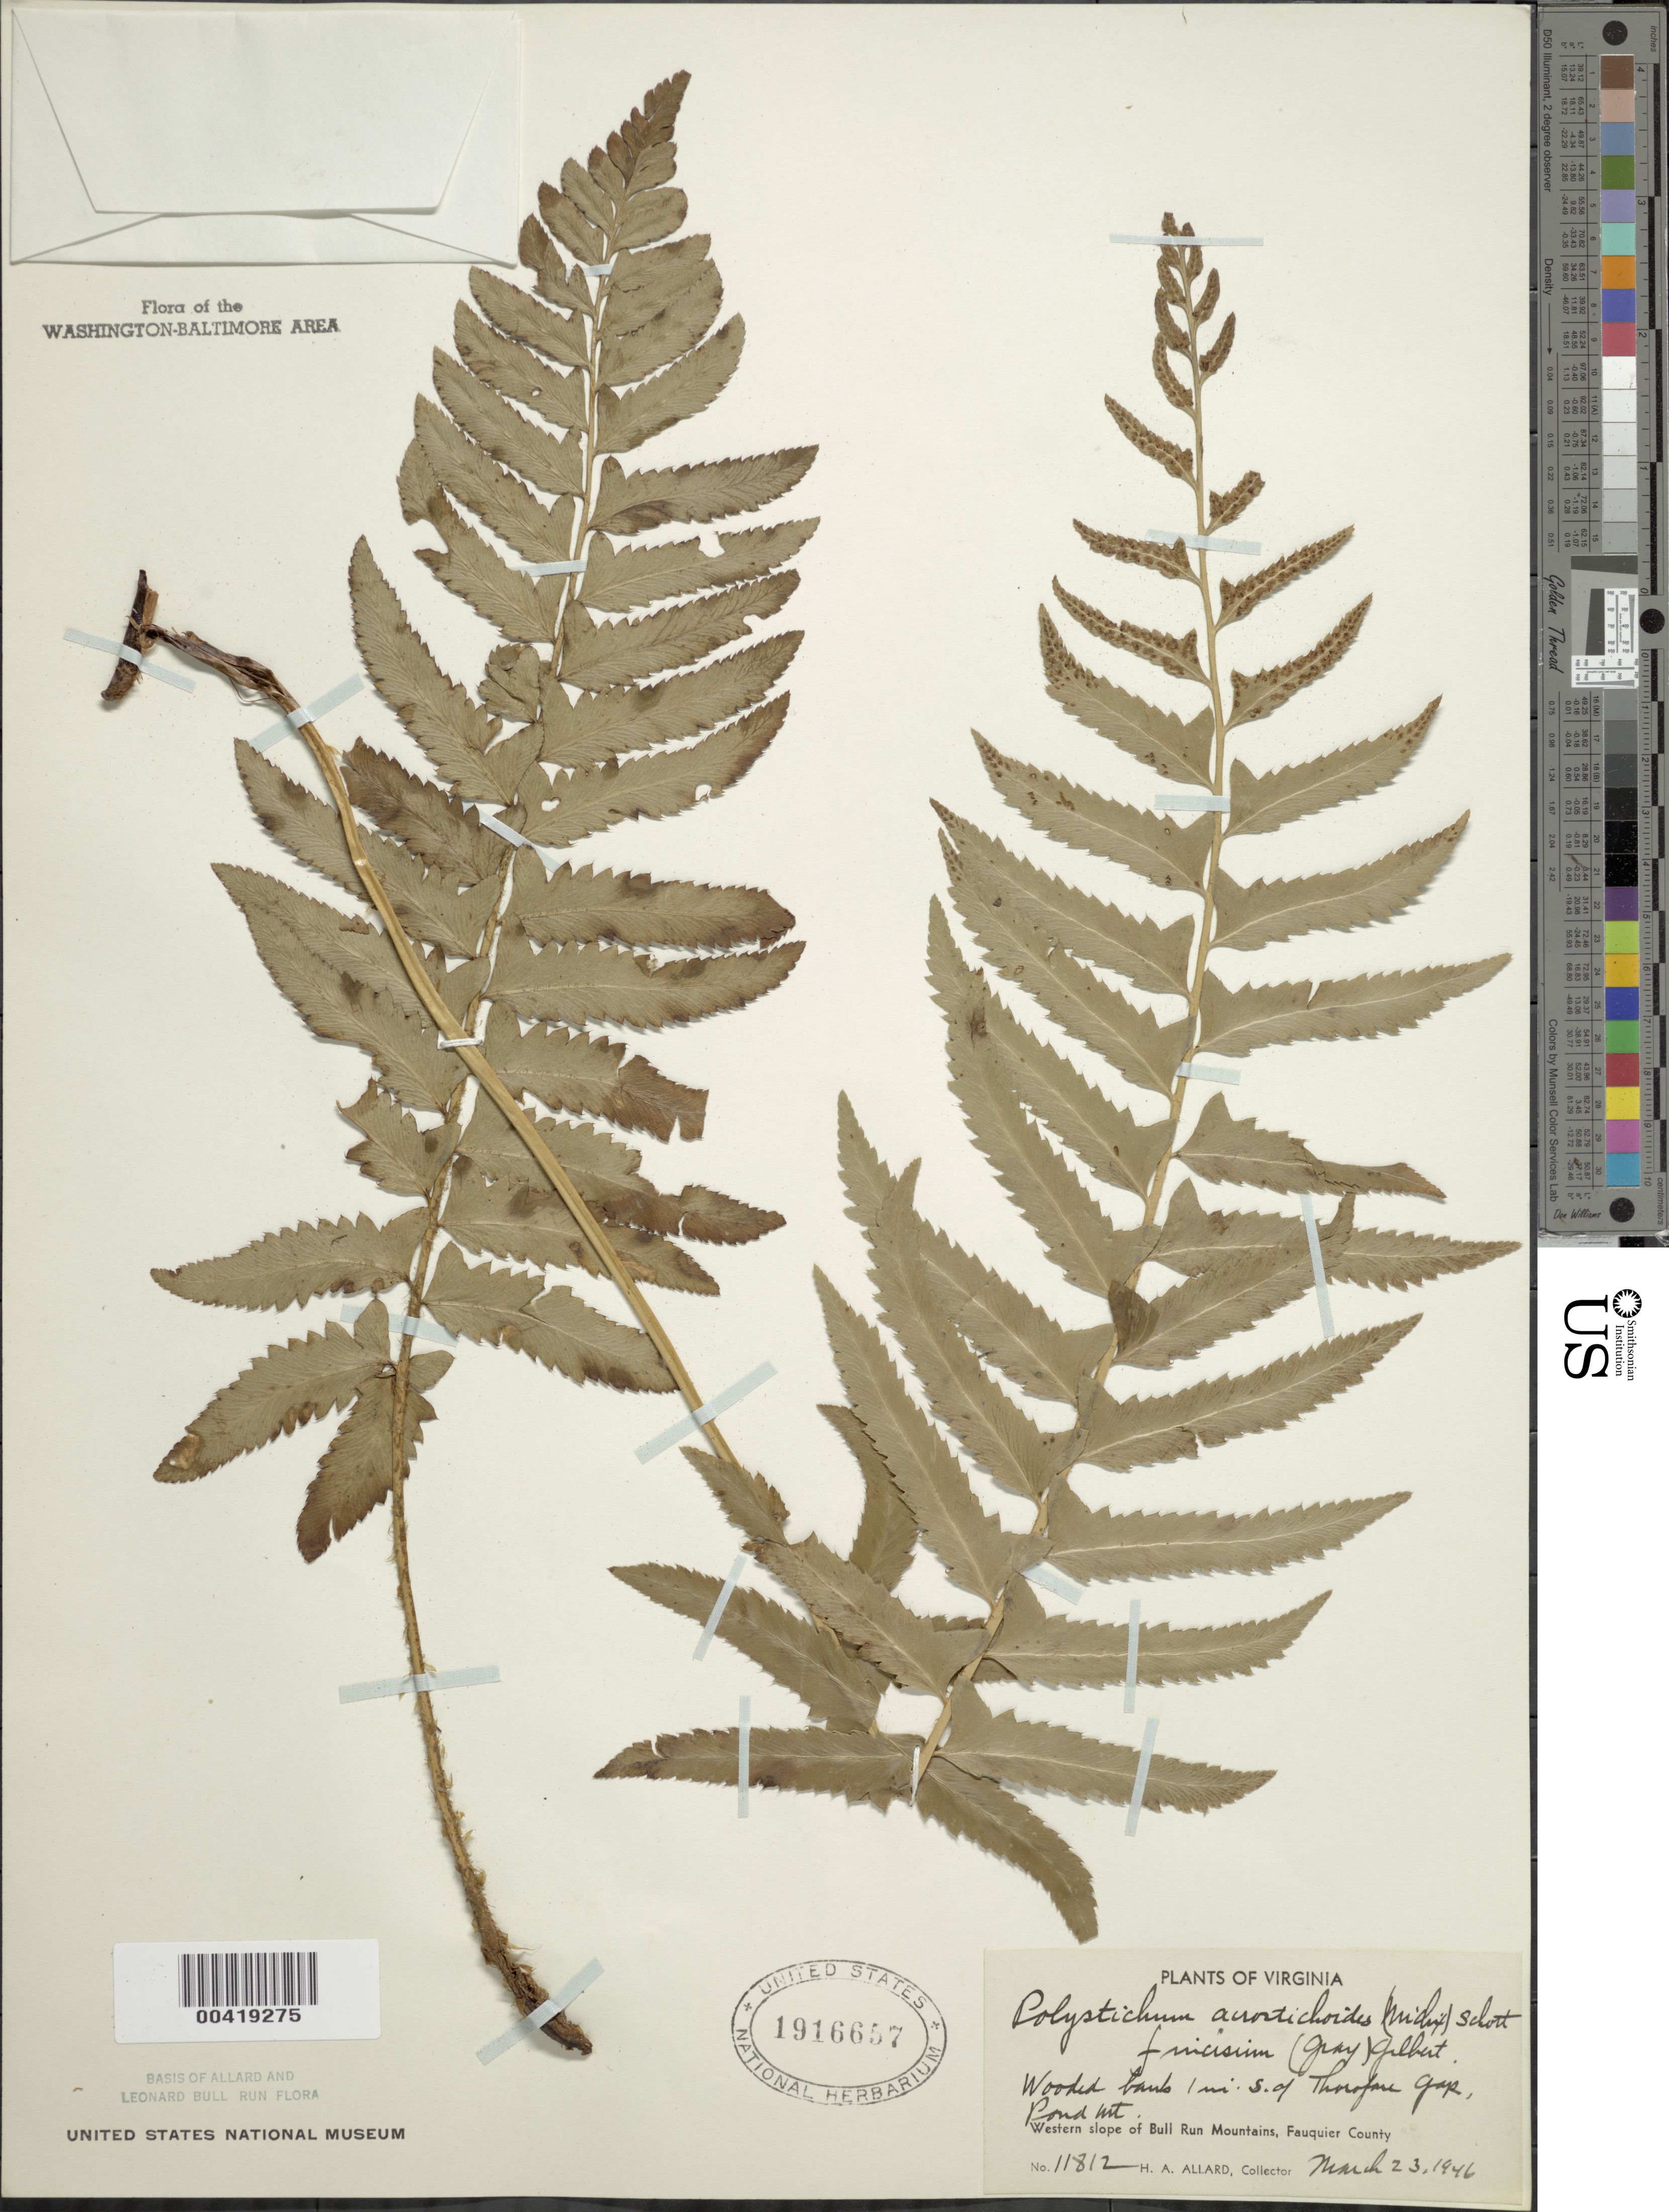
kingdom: Plantae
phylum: Tracheophyta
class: Polypodiopsida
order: Polypodiales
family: Dryopteridaceae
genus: Polystichum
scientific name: Polystichum acrostichoides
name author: (Michx.) Schott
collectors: H. A. Allard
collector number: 11812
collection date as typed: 23 Mar 1946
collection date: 1946-03-23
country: United States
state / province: Virginia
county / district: Fauquier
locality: South of Thorofare Gap, Pond Mountain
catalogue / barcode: US 1916657